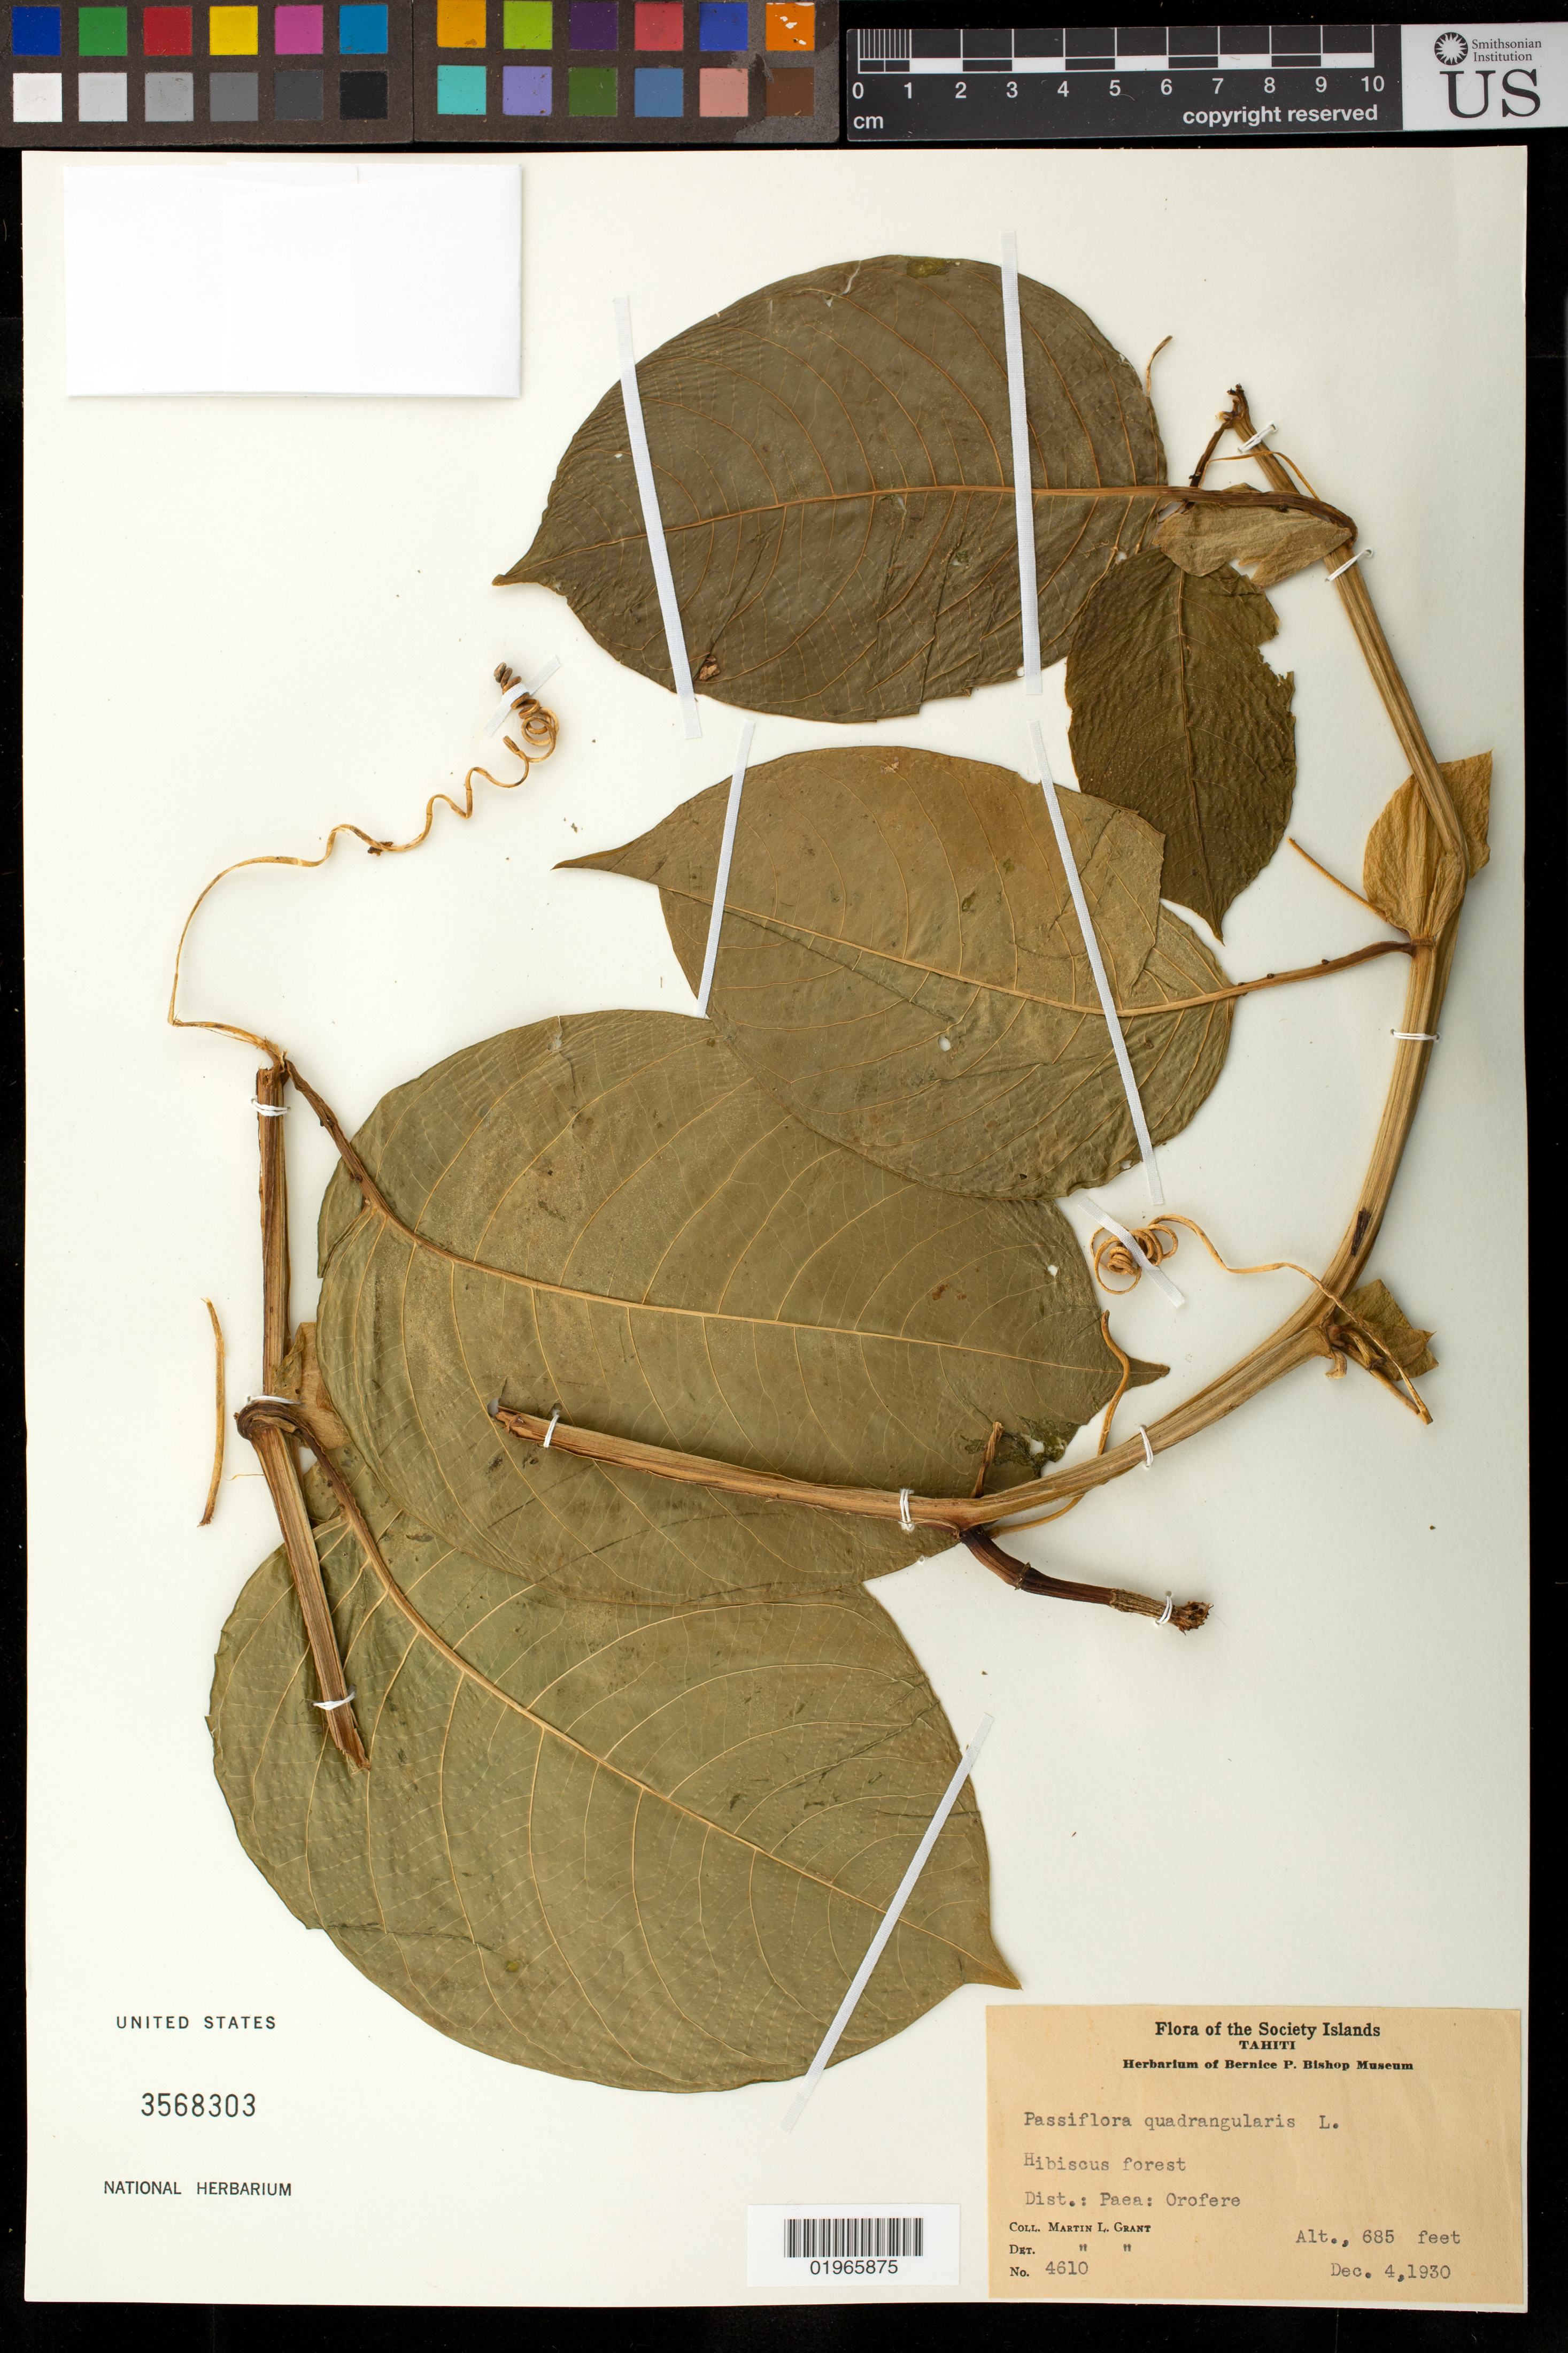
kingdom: Plantae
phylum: Tracheophyta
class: Magnoliopsida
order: Malpighiales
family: Passifloraceae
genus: Passiflora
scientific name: Passiflora quadrangularis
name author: L.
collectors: M. L. Grant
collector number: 4610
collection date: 1930-12-04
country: French Polynesia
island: Tahiti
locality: Orofere, Distr. Paea.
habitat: Forest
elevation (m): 209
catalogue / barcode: US 3568303